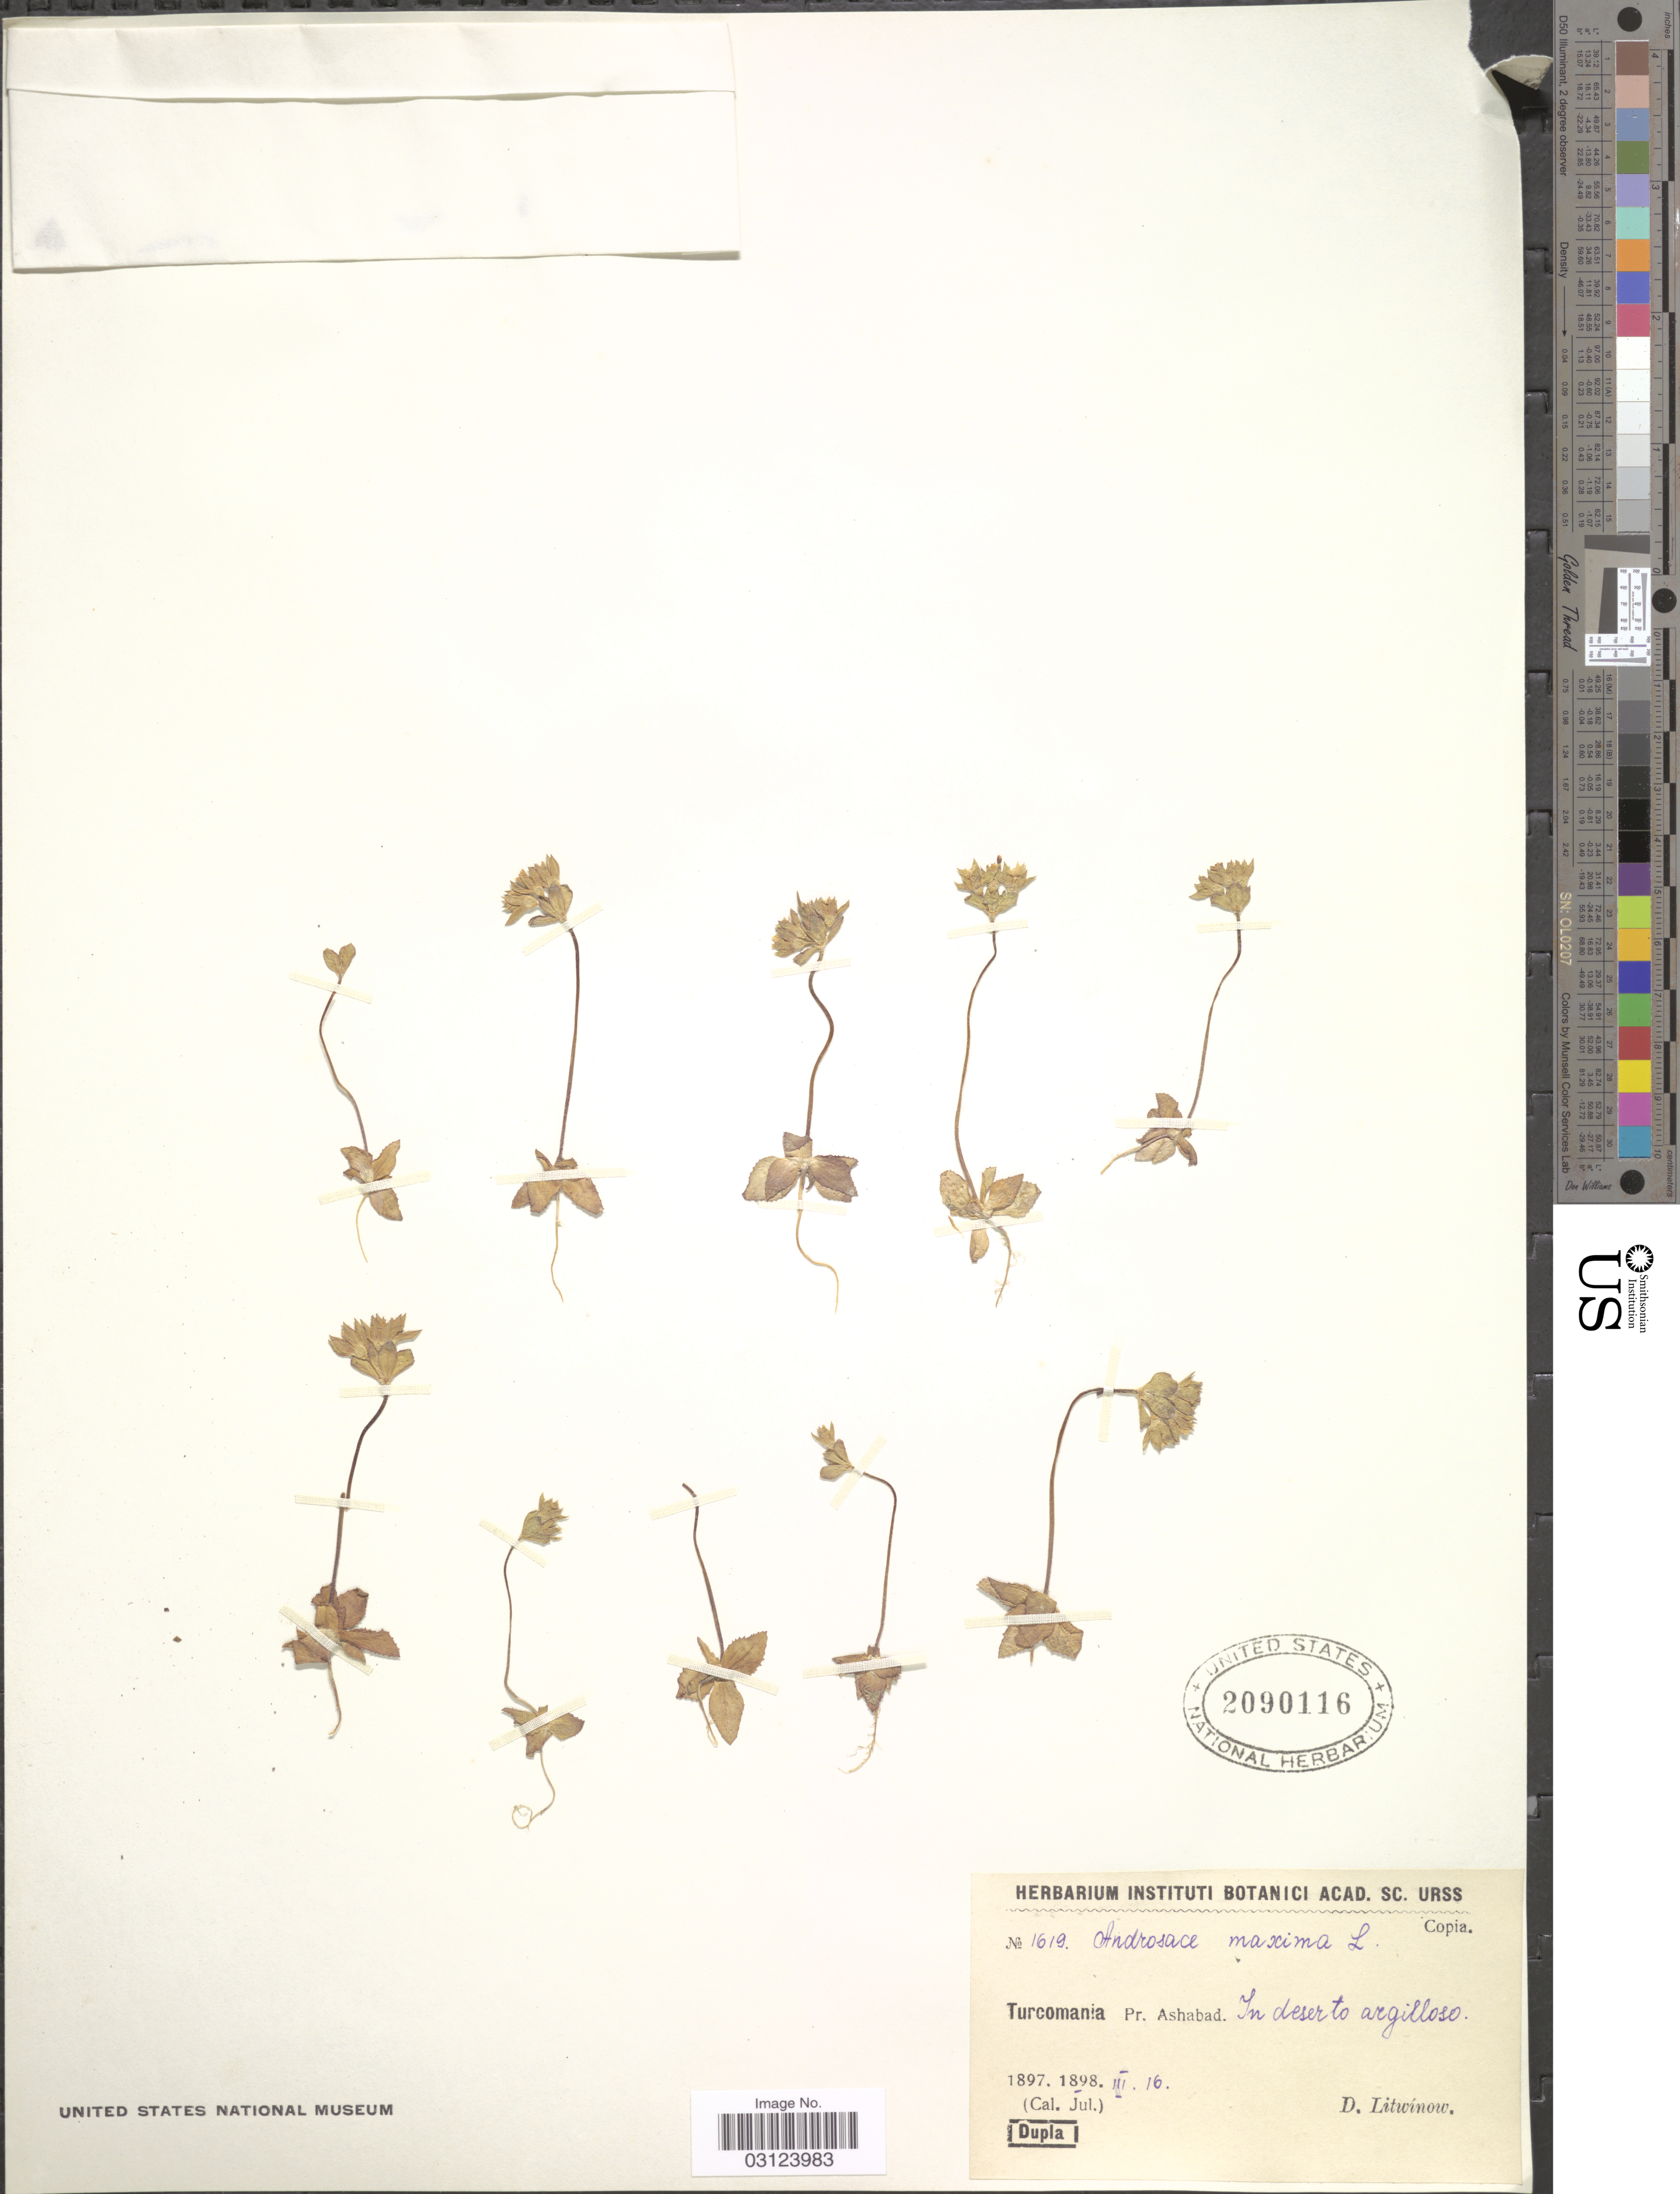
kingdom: Plantae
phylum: Tracheophyta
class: Magnoliopsida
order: Ericales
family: Primulaceae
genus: Androsace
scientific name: Androsace maxima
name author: L.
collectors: D. Litwinow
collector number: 1619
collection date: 1898-03-16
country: Turkmenistan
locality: Turcomania Pr. Ashabad, In deserto argilloso.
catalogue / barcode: US 2090116